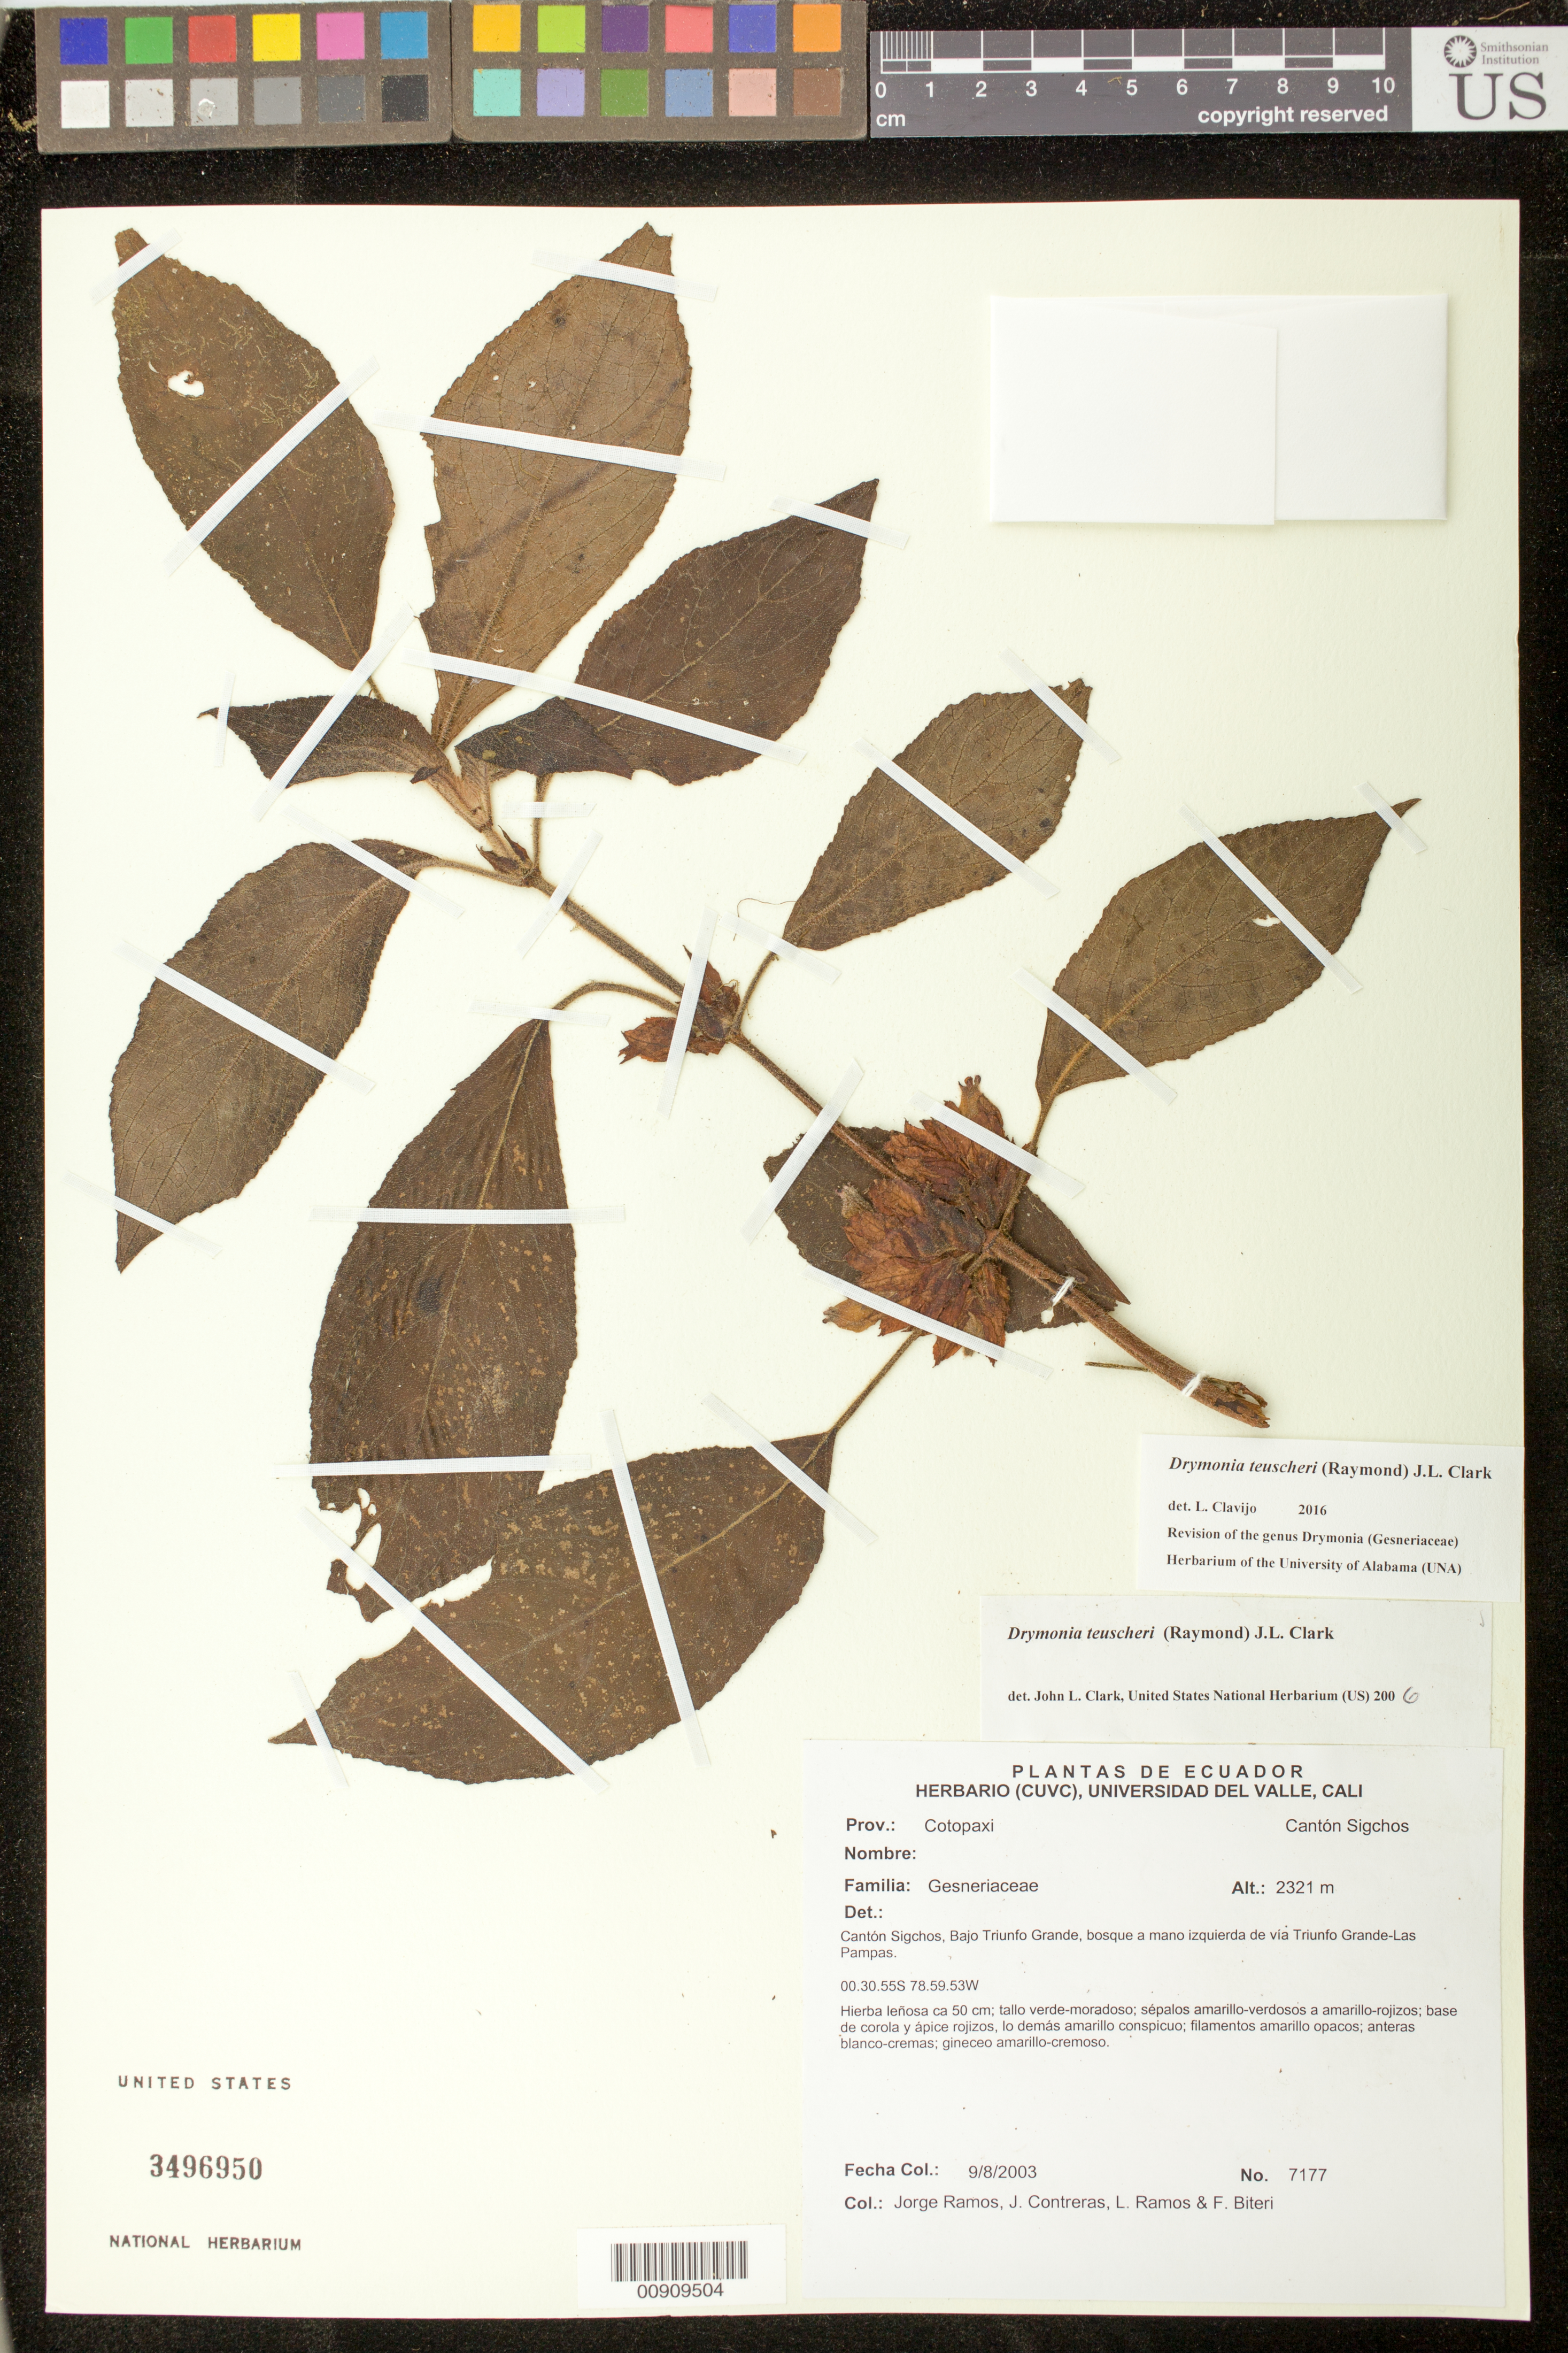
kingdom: Plantae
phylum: Tracheophyta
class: Magnoliopsida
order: Lamiales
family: Gesneriaceae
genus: Drymonia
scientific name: Drymonia teuscheri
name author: (Raymond) J.L. Clark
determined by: Clark, J. L., (SEL), The Marie Selby Botanical Garden (UNITED STATES)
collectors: J. Ramos, J. Contreras, L. Ramos & F. Biteri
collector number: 7177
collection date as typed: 09 Aug 2003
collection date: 2003-08-09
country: Ecuador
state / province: Cotopaxi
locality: Cantón Sigchos, Bajo Triunfo Grande, bosque a mano izquierda de via Triunfo Grande-Las Pampas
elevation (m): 2321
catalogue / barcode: US 3496950